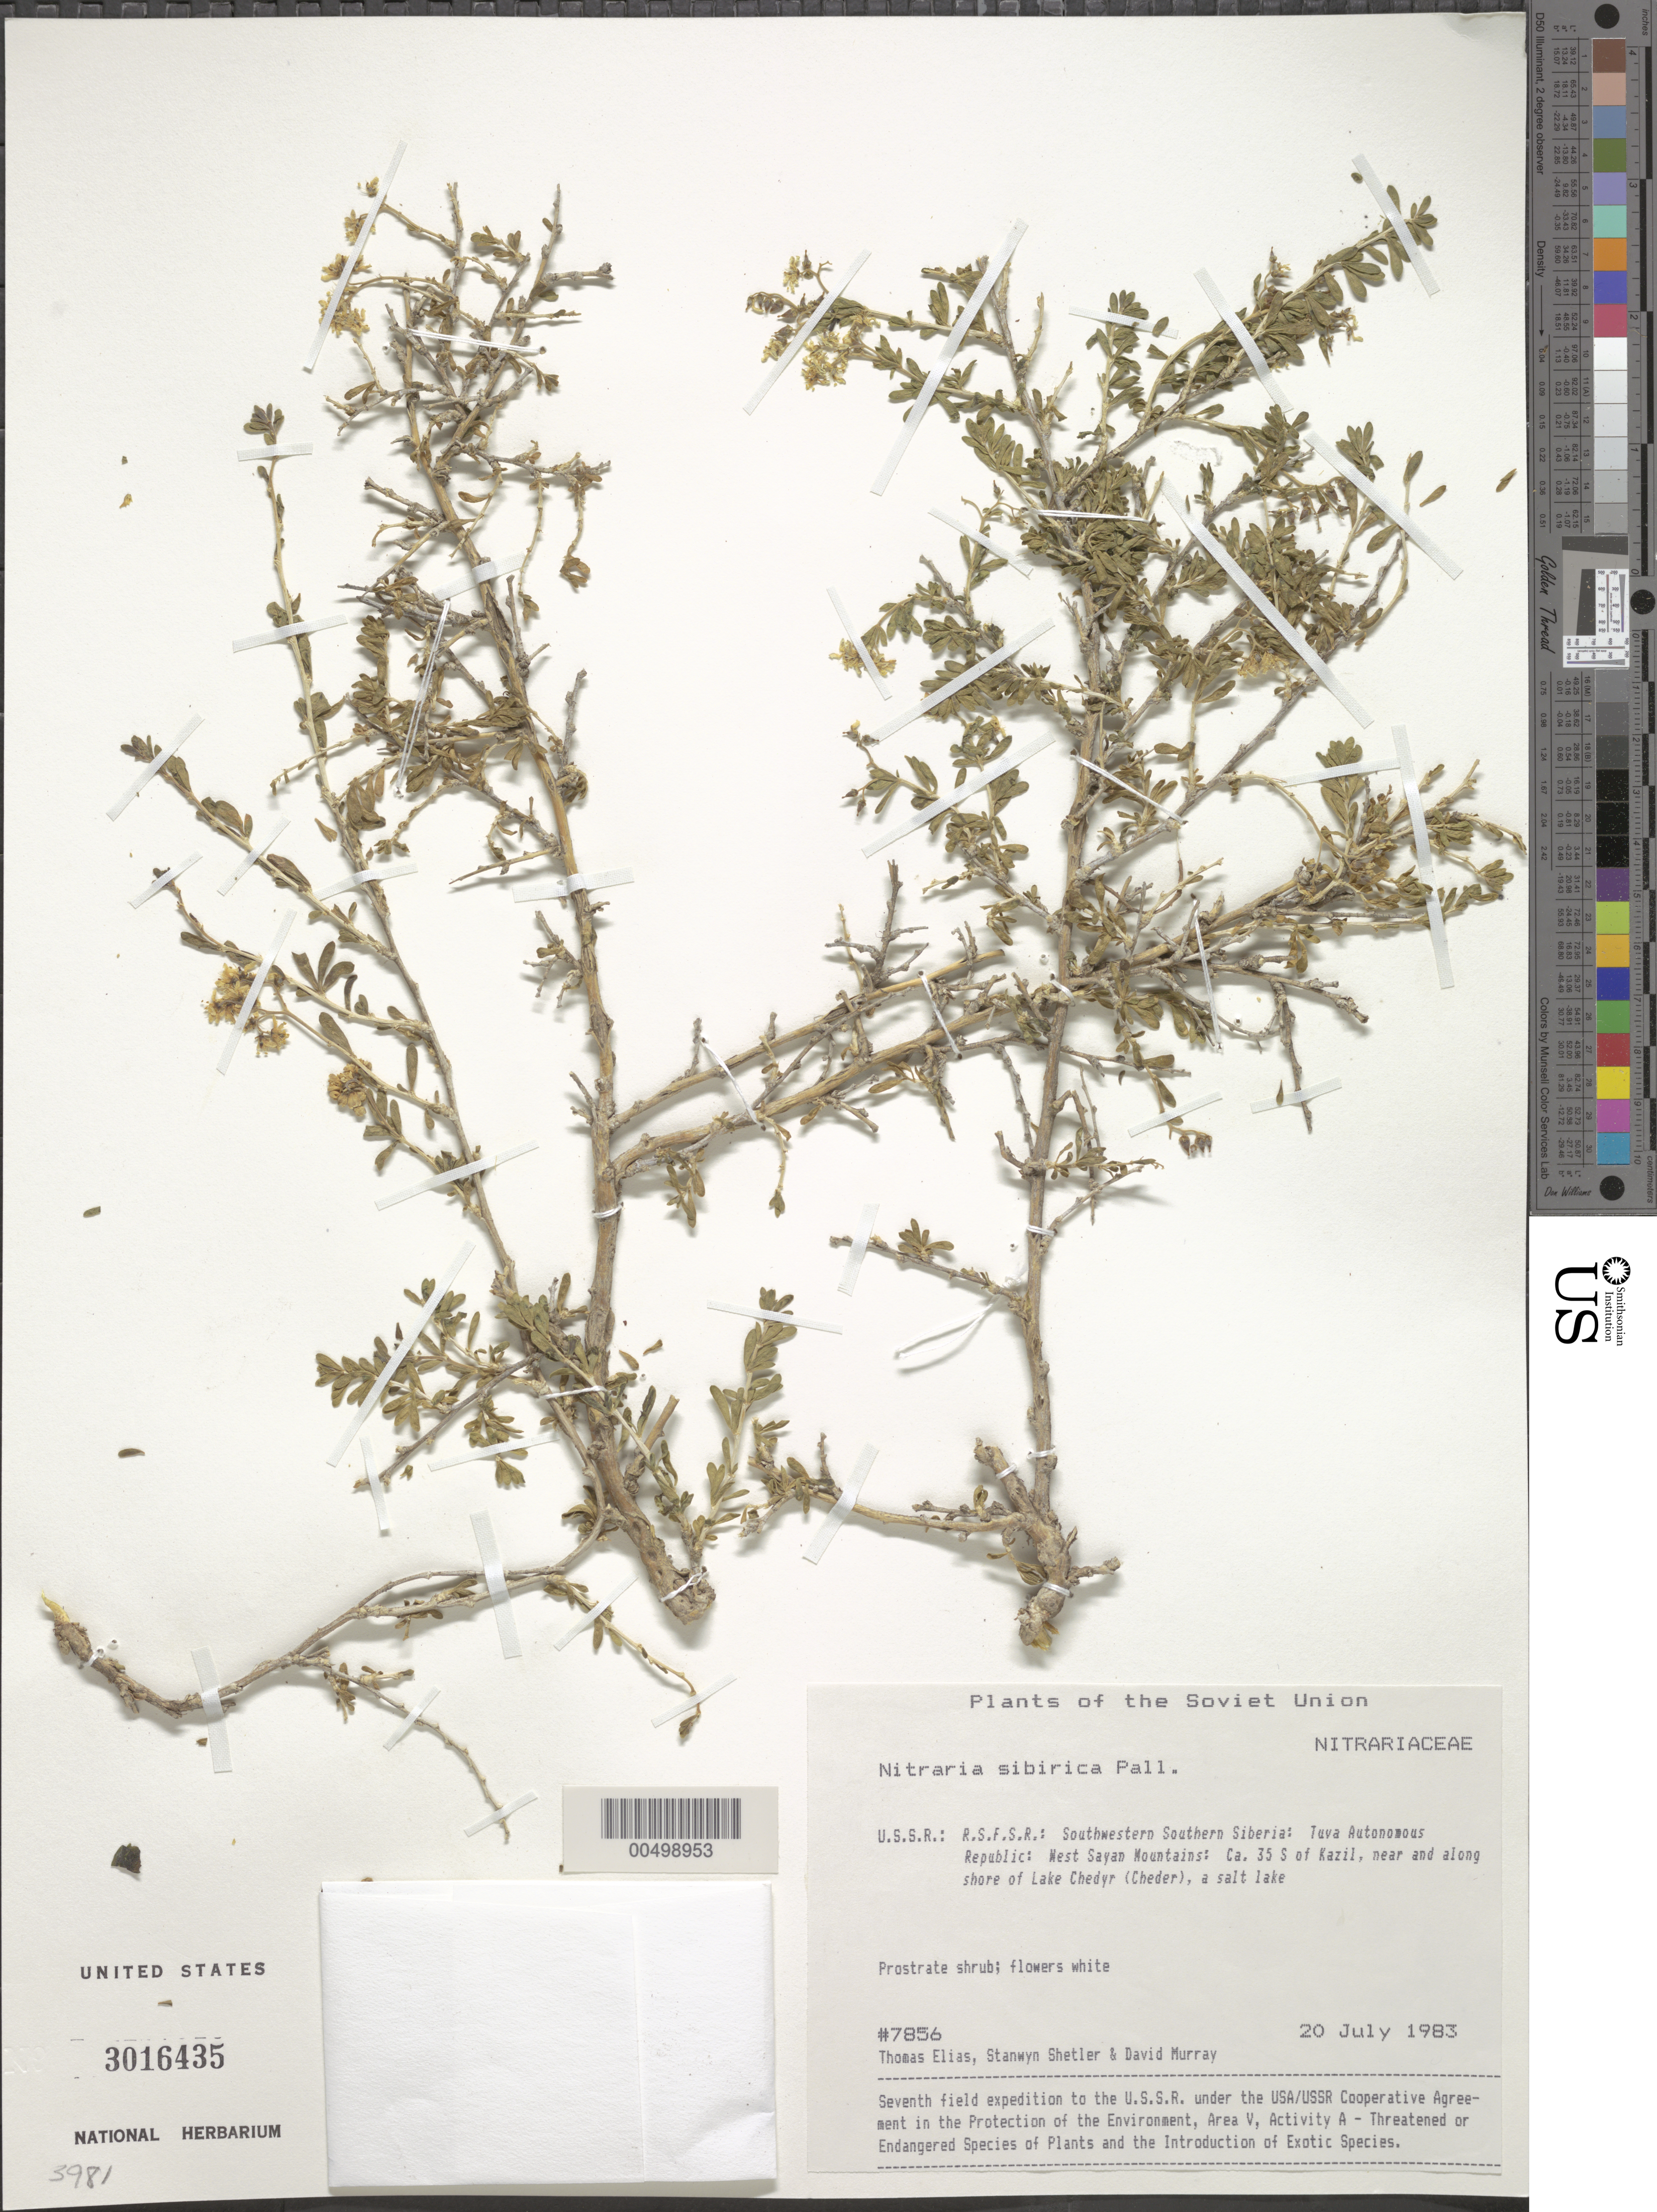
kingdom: Plantae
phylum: Tracheophyta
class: Magnoliopsida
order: Sapindales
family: Nitrariaceae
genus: Nitraria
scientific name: Nitraria sibirica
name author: Pall.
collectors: T. Elias, S. Shetler & D. F. Murray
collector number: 7856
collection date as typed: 20 Jul 1983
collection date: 1983-07-20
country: Russian Federation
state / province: Tuva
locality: West Sayan Mountains, ca. 35 km S of Kazil [Kyzyl], near and along shore of Lake Chedyr (Cheder)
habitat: salt lake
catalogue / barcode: US 3016435